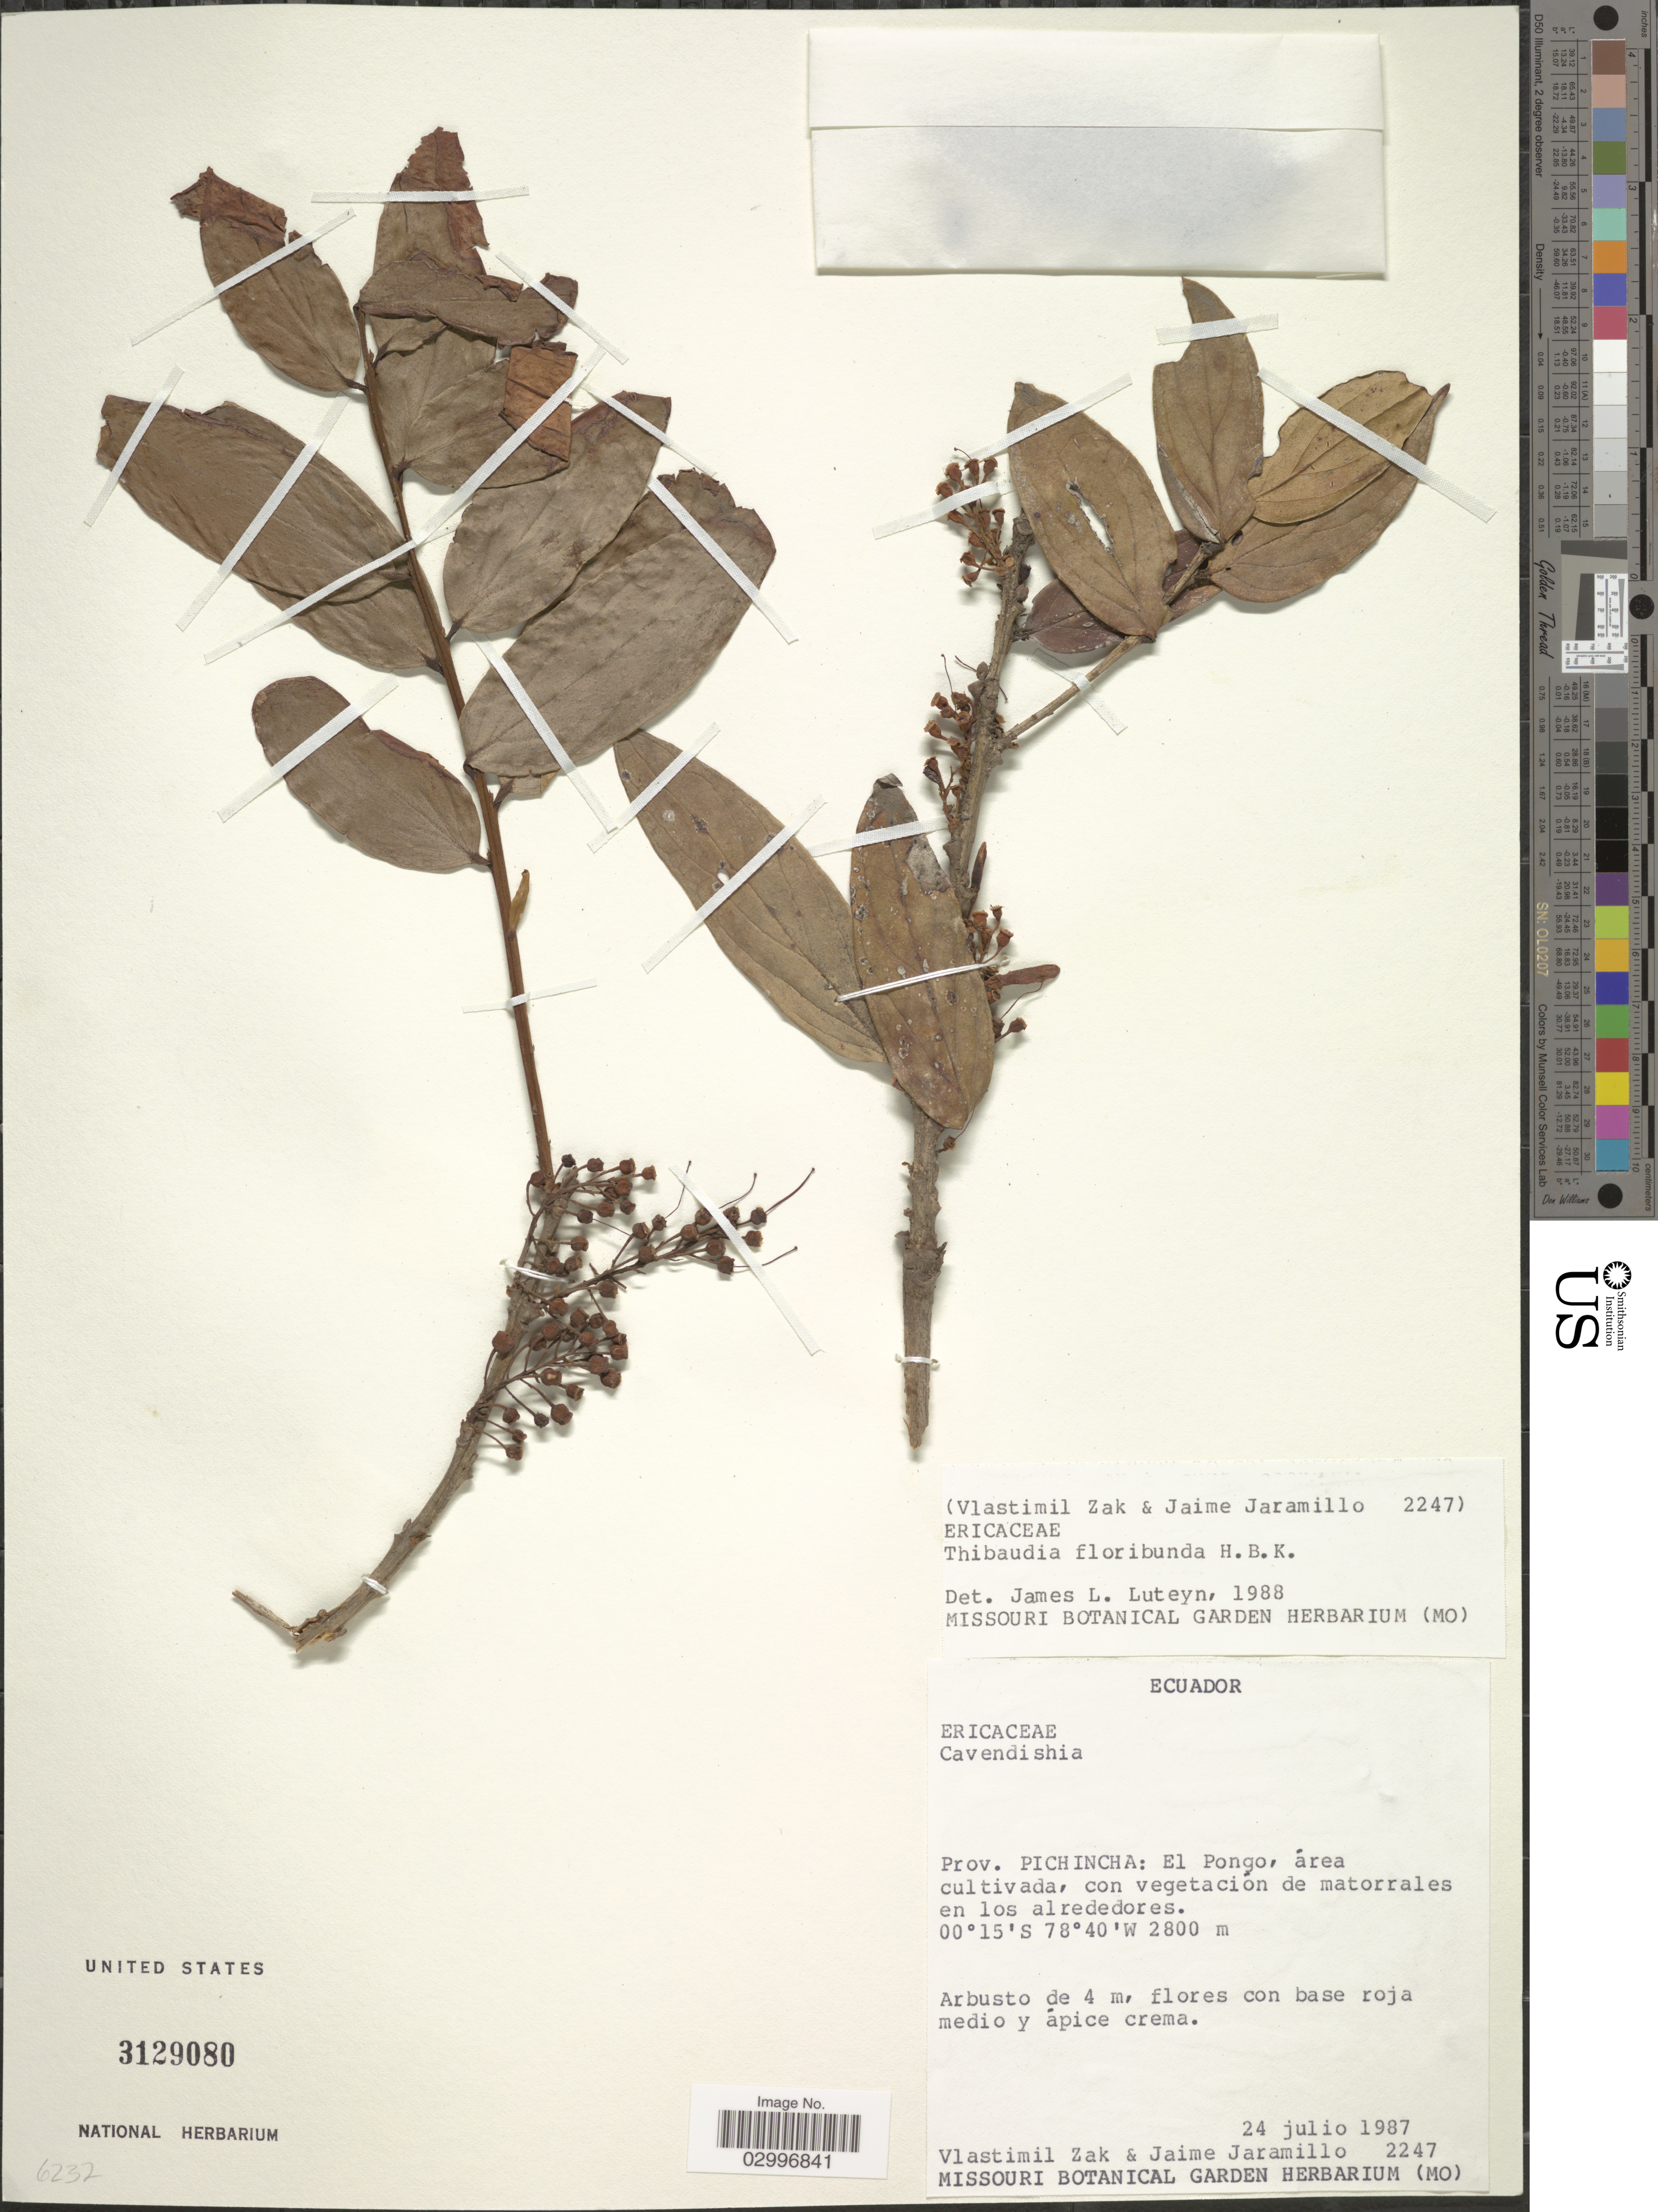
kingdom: Plantae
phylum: Tracheophyta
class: Magnoliopsida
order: Ericales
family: Ericaceae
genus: Thibaudia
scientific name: Thibaudia floribunda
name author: Kunth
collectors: V. Zak & J. Jaramillo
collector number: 2247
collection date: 1987-07-24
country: Ecuador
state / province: Pichincha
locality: El Pongo, área cultivada, con vegetación de matorrales en los alrededores.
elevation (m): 2800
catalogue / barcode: US 3129080